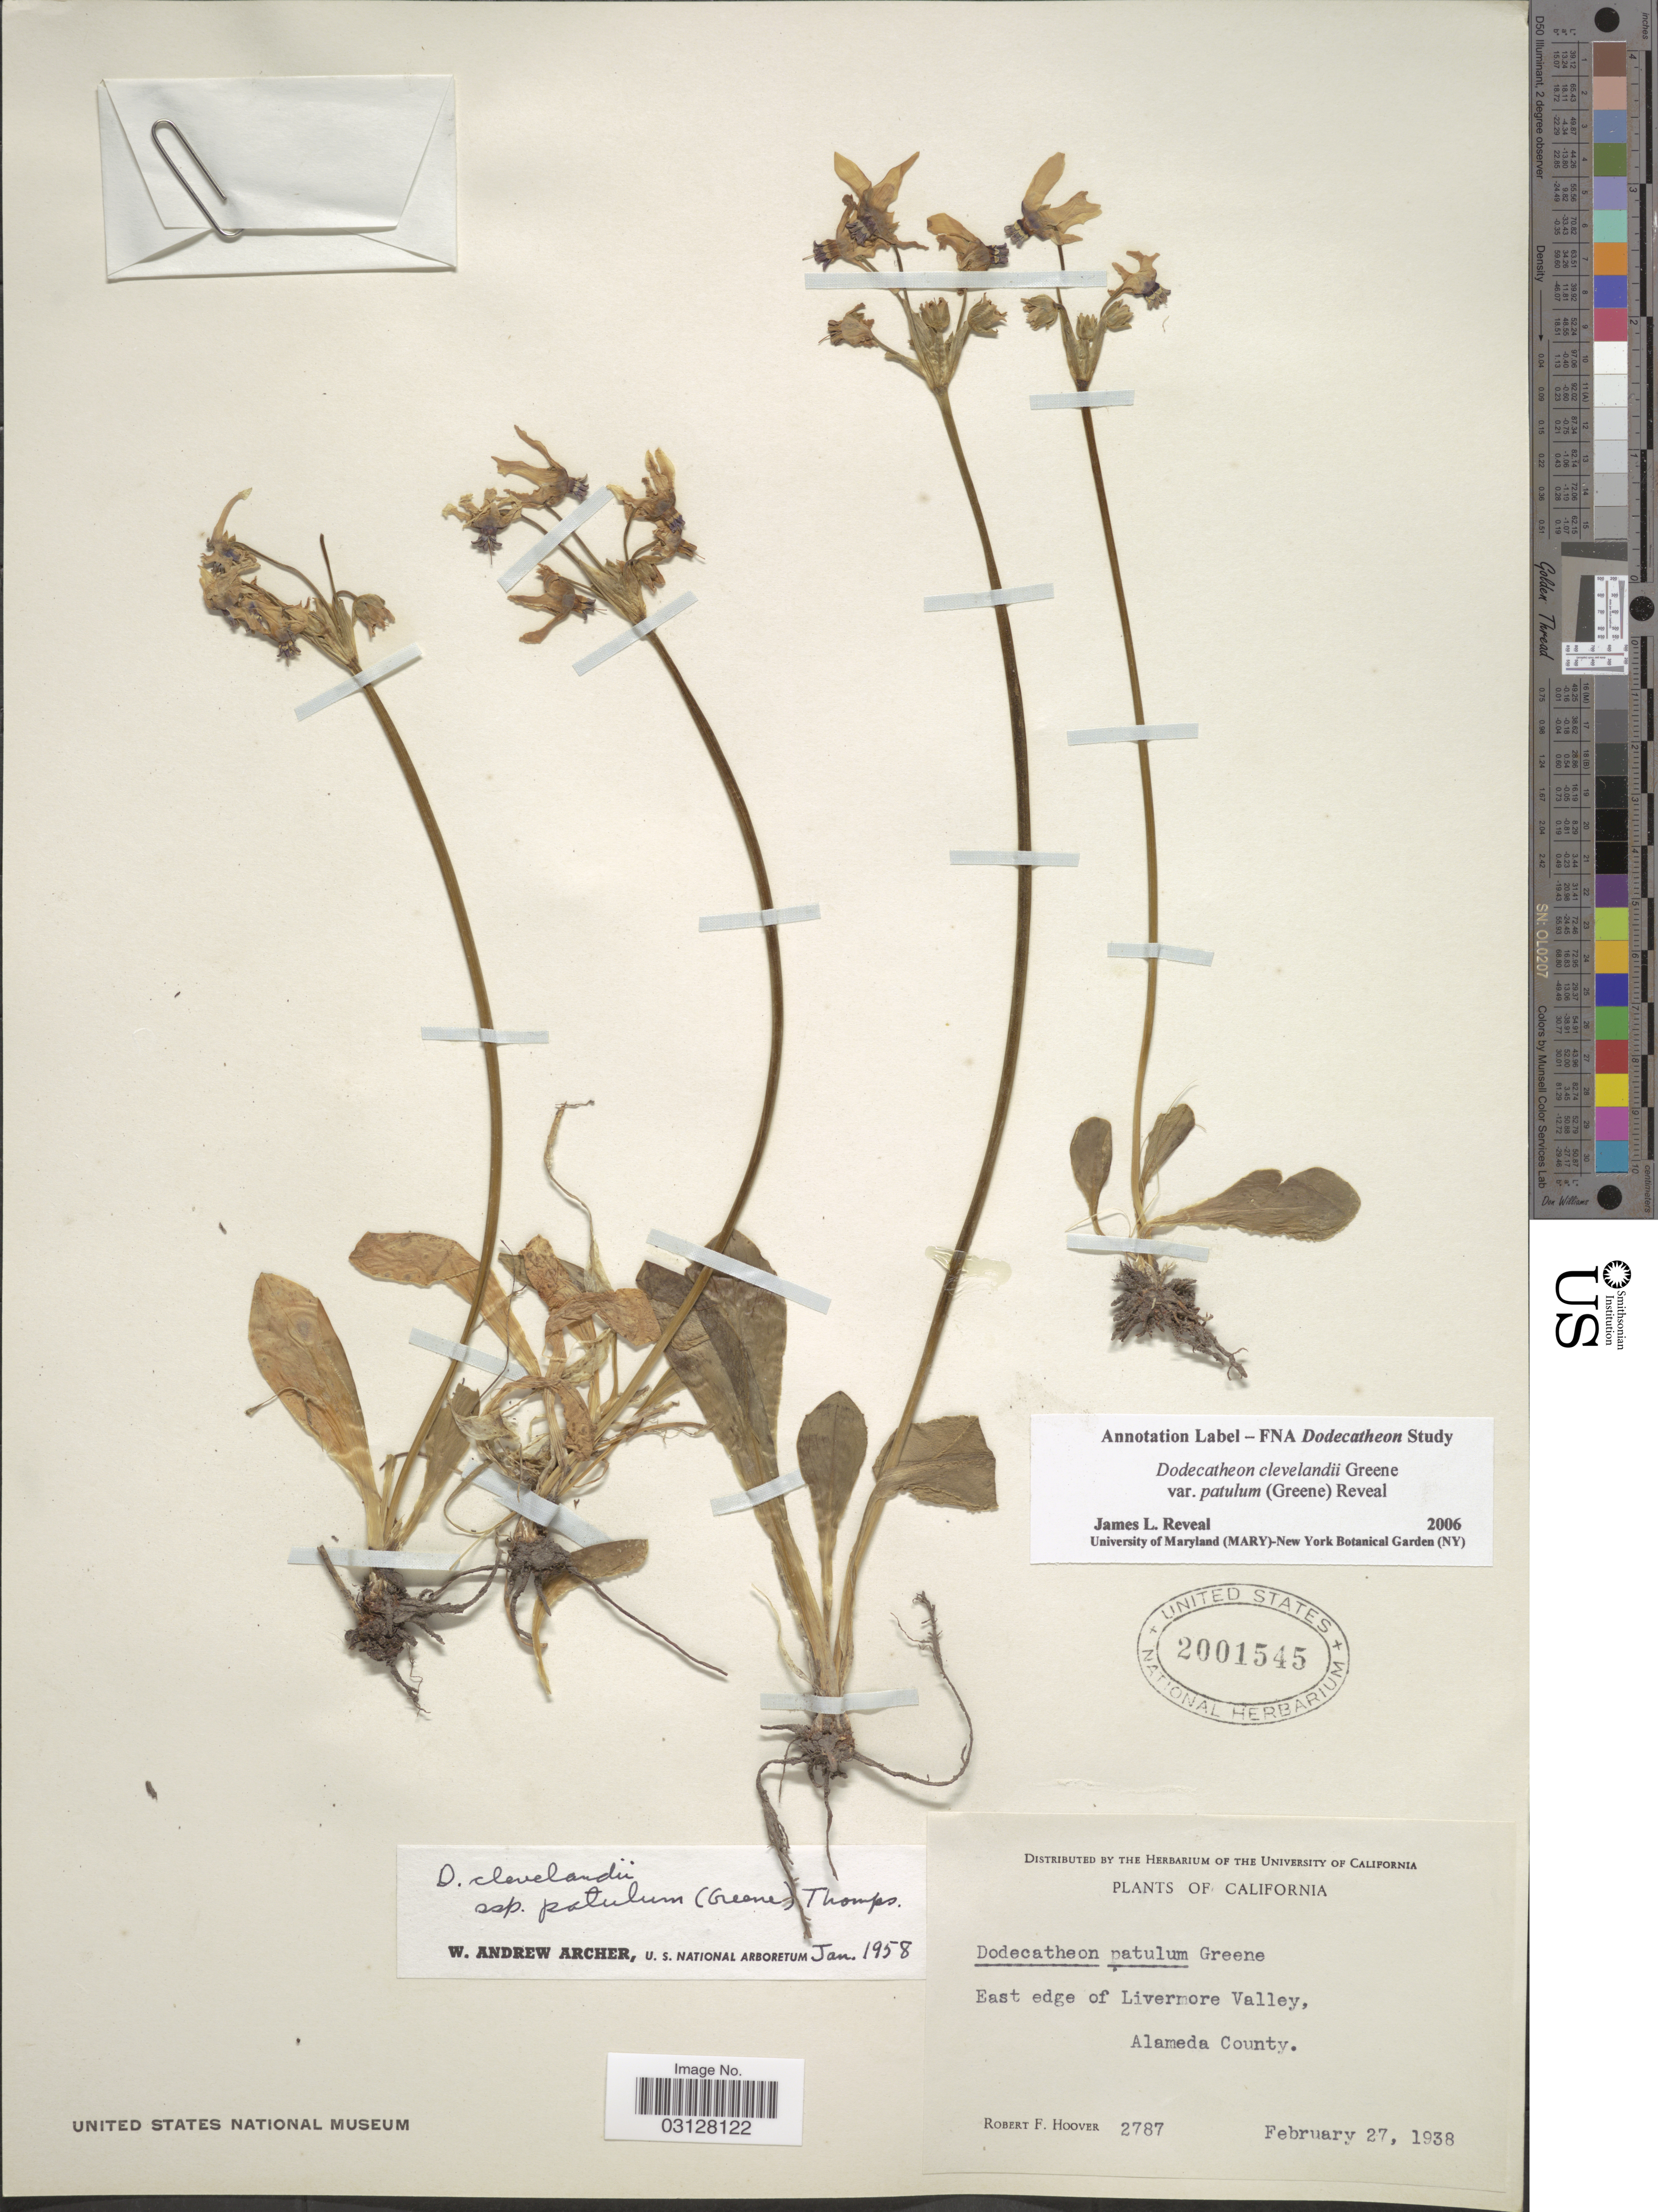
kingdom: Plantae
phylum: Tracheophyta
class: Magnoliopsida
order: Ericales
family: Primulaceae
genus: Dodecatheon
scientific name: Dodecatheon clevelandii var. patulum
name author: (Kuntze) Reveal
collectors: R. F. Hoover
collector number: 2787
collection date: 1938-02-27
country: United States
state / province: California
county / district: Alameda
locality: East edge of Livermore Valley, Alameda County.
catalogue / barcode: US 2001545